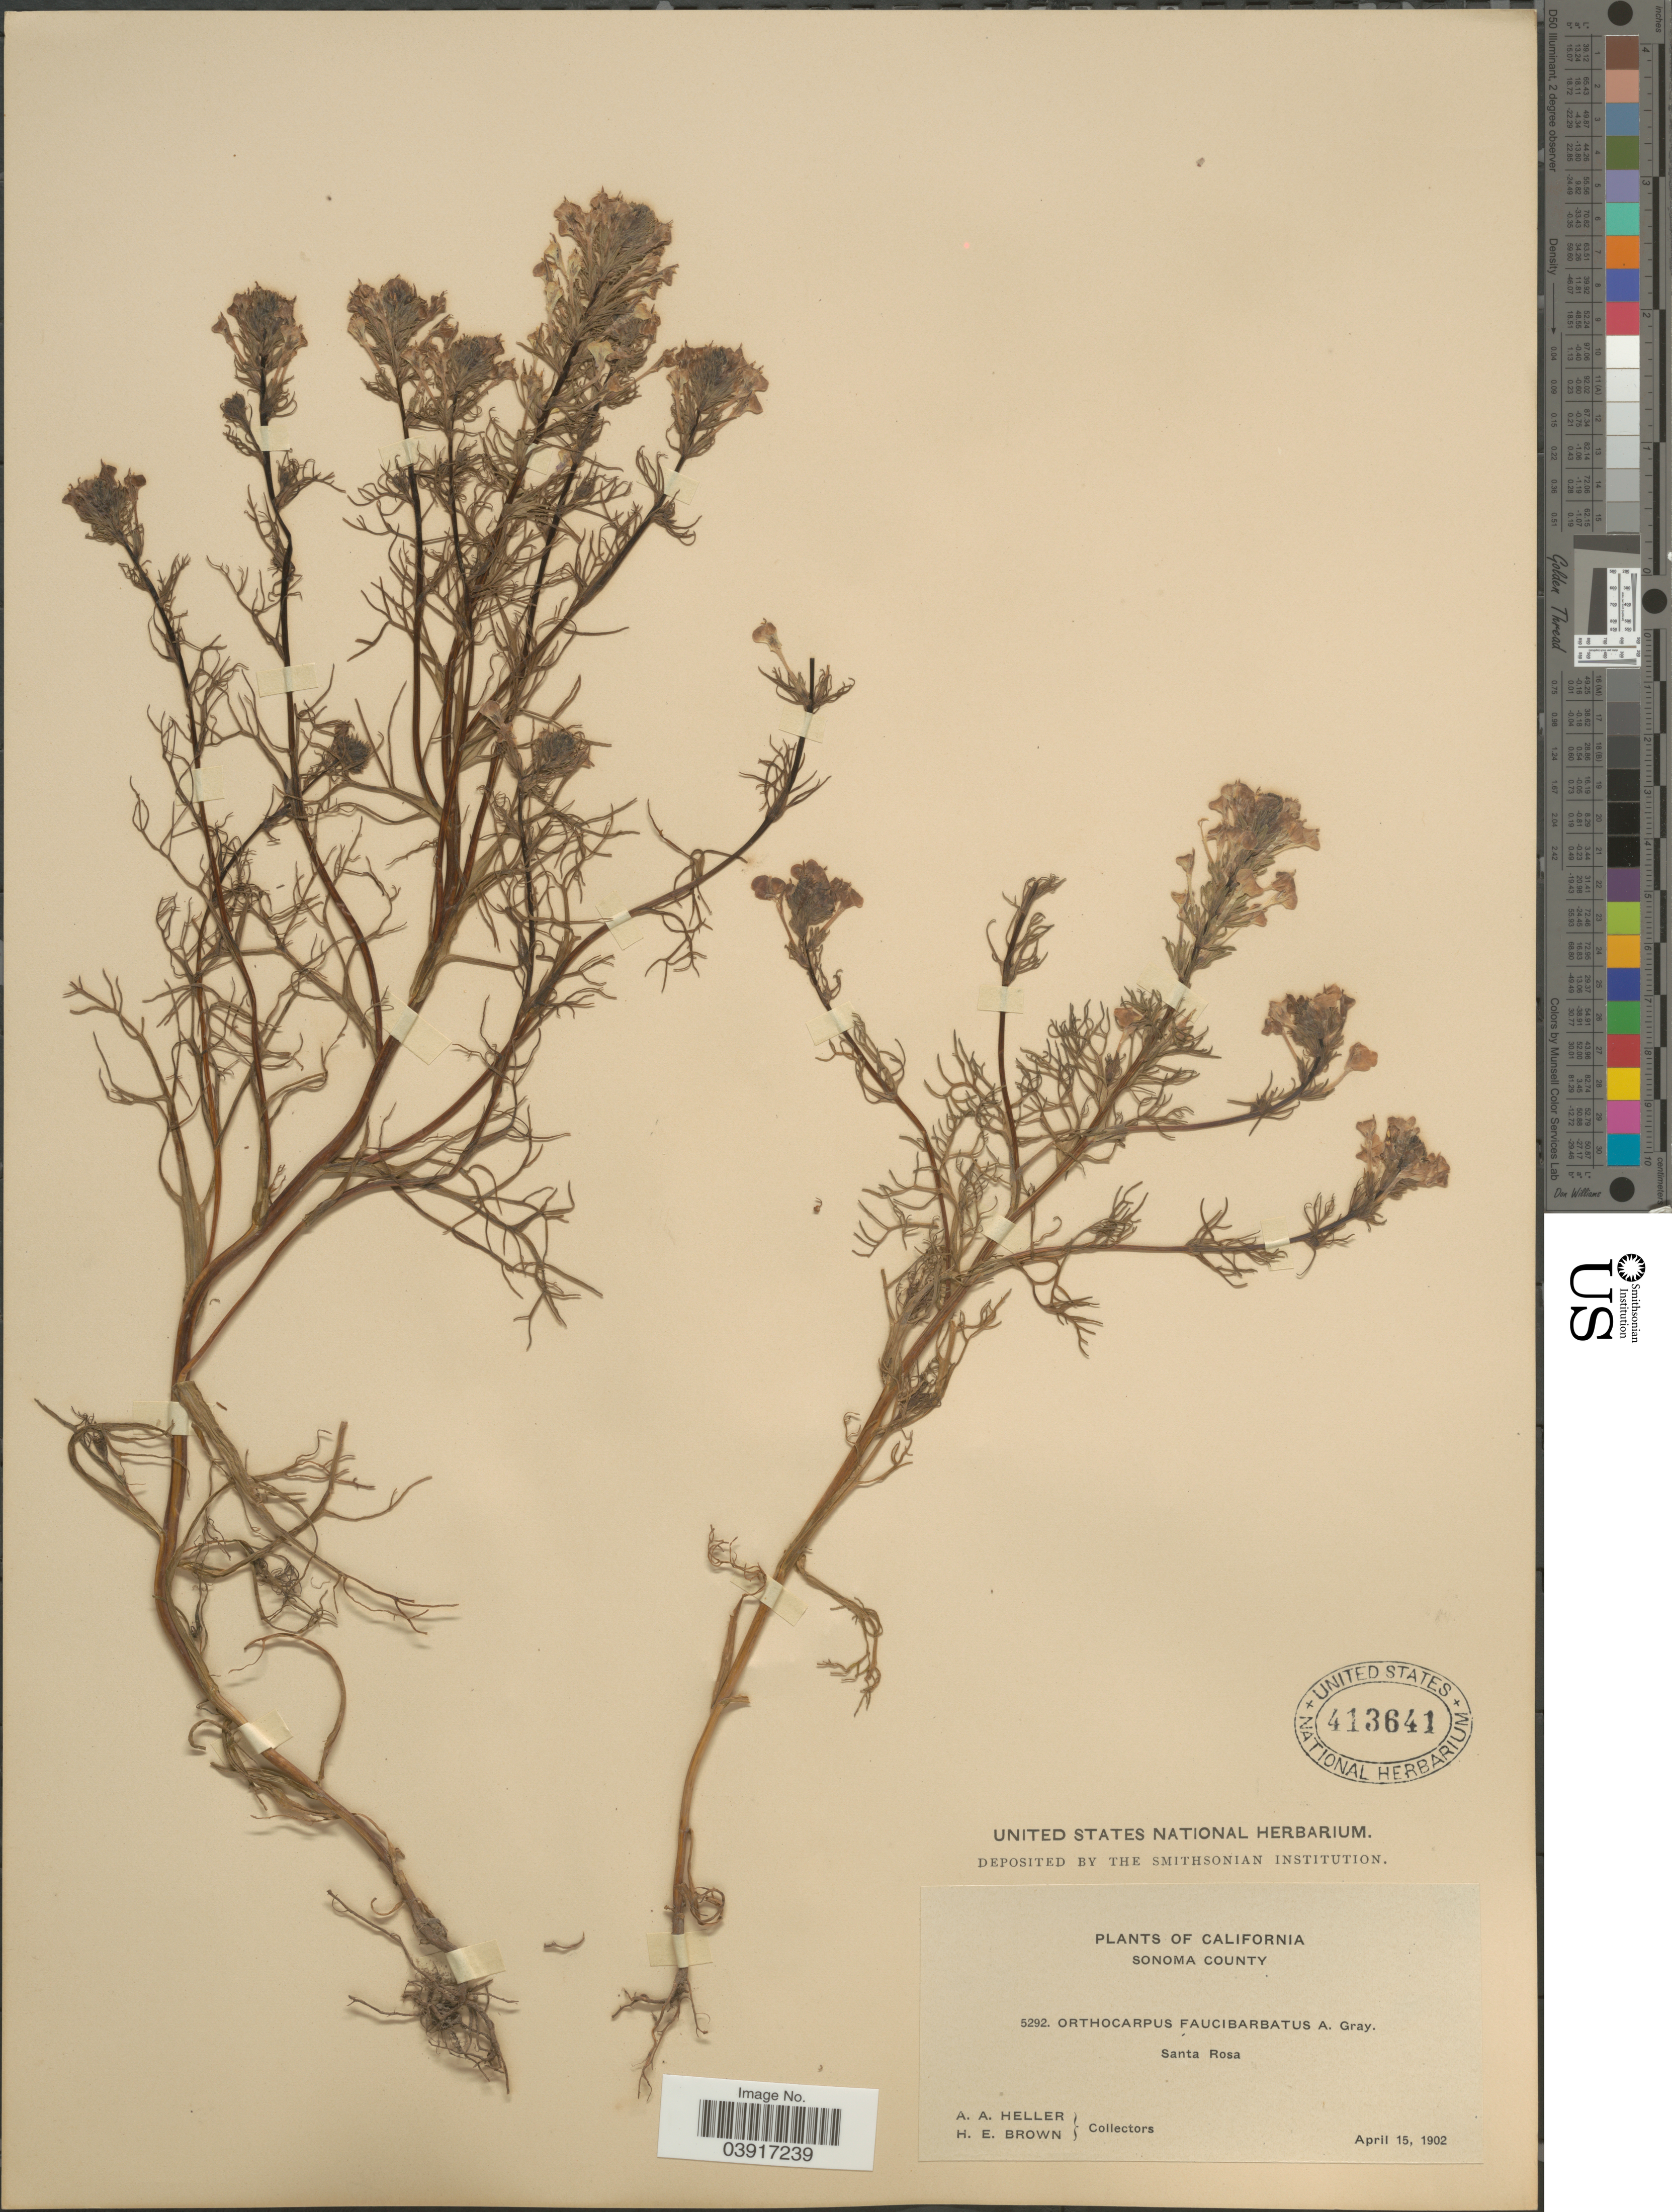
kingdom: Plantae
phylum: Tracheophyta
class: Magnoliopsida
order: Lamiales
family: Orobanchaceae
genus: Orthocarpus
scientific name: Orthocarpus faucibarbatus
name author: A. Gray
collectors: A. A. Heller & H. E. Brown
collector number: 5292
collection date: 1902-04-15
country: United States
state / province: California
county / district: Sonoma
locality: Sonoma County. Santa Rossa.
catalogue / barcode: US 413641